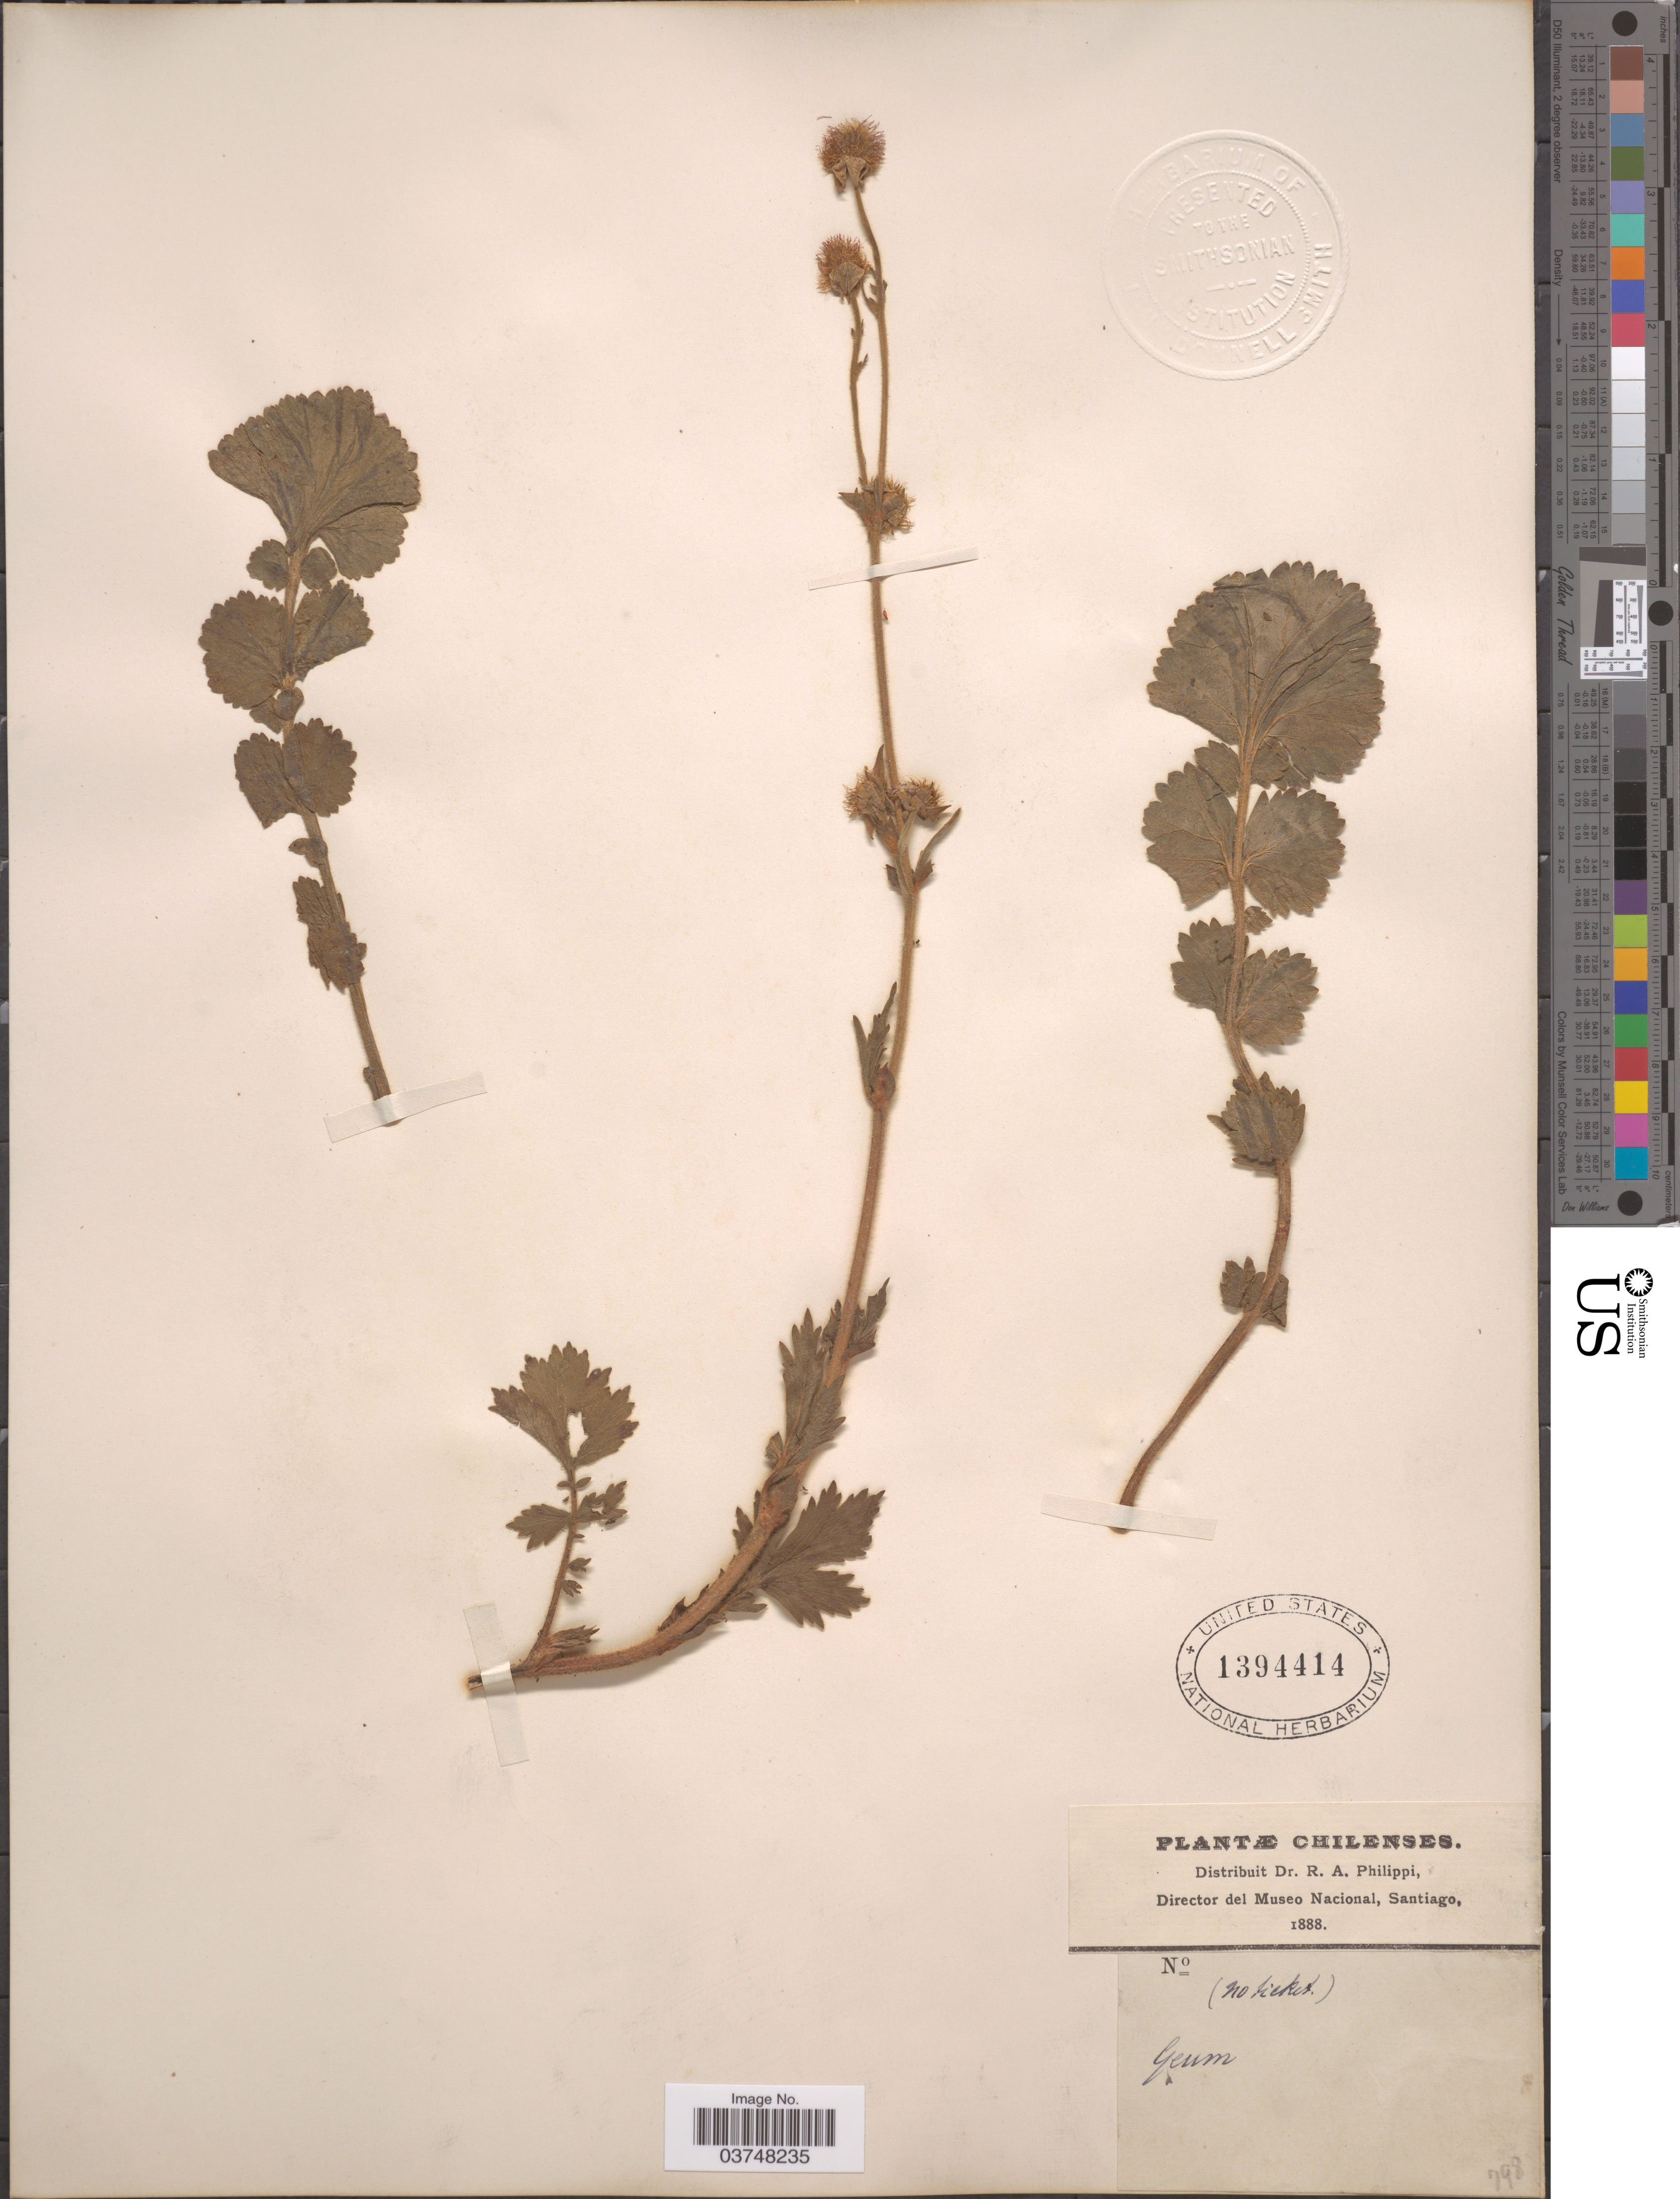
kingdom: Plantae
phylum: Tracheophyta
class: Magnoliopsida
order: Rosales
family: Rosaceae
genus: Geum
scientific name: Geum quellyon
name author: Sweet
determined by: Strong, Mark T., (BOT), Smithsonian Institution - National Museum of Natural History (UNITED STATES)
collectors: ex. herb. R.A. Philippi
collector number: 798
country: Chile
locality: Geum.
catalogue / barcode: US 1394414